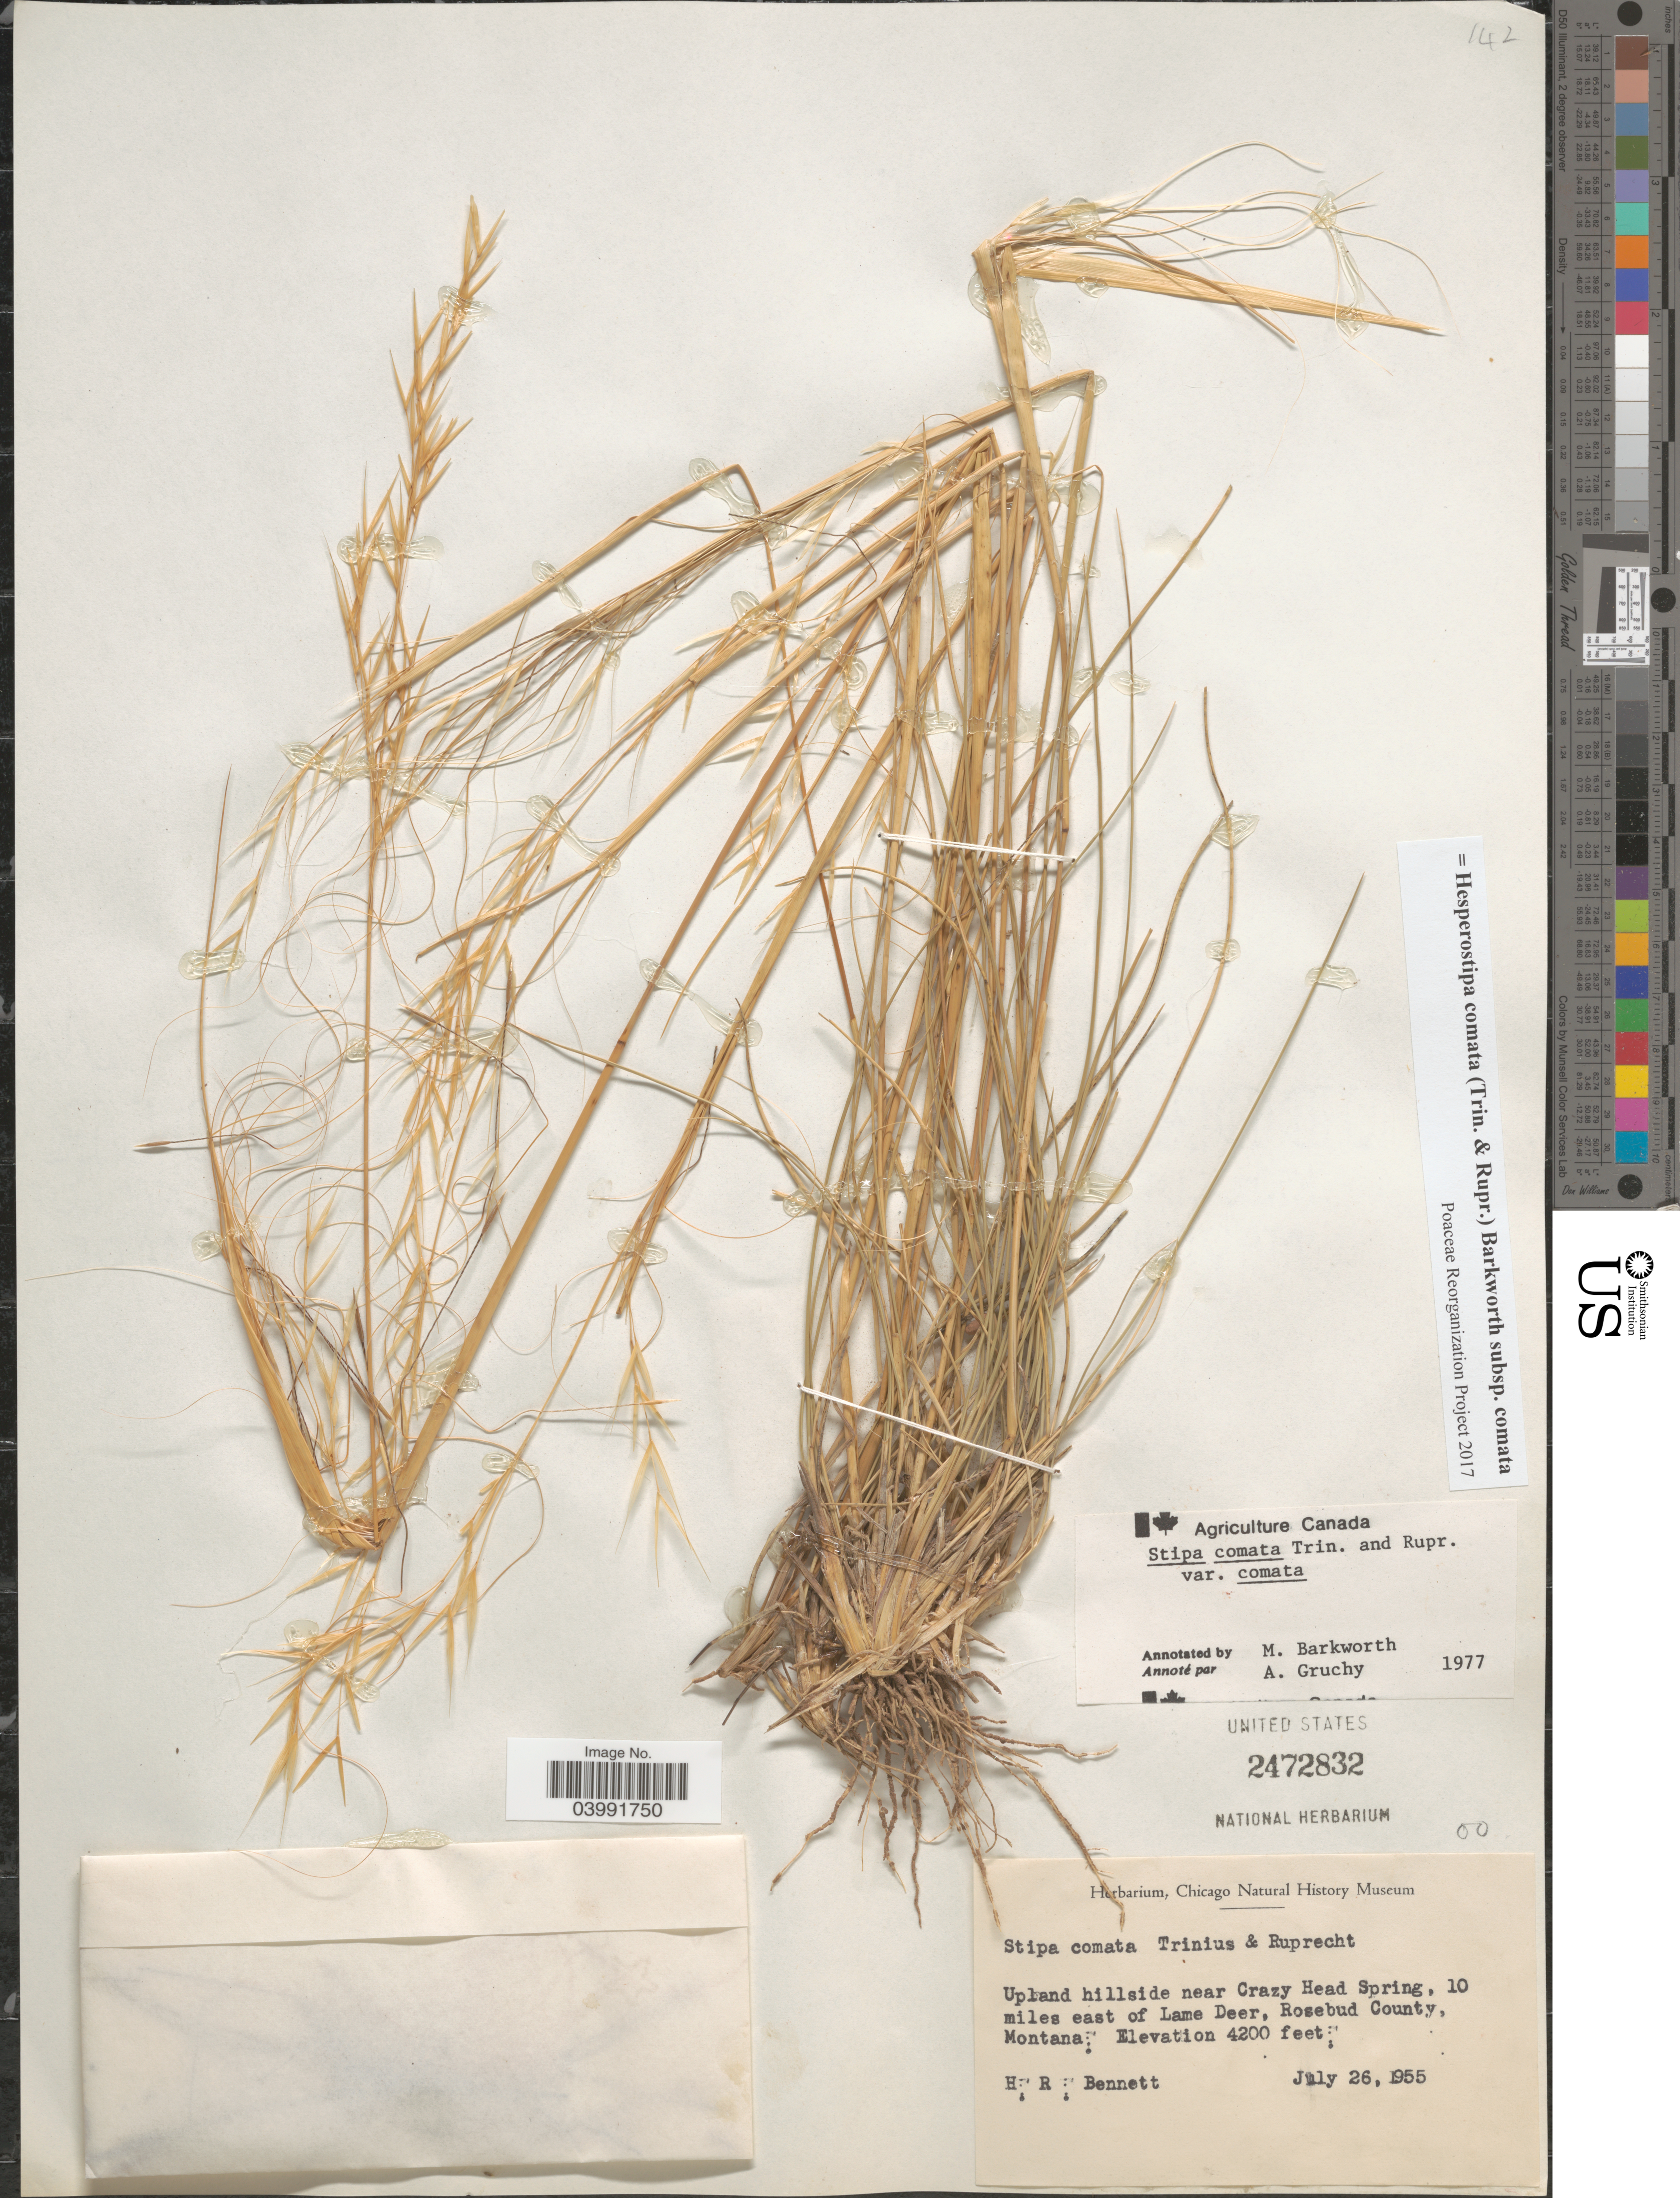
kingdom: Plantae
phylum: Tracheophyta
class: Liliopsida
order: Poales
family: Poaceae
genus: Hesperostipa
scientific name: Hesperostipa comata subsp. comata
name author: (Trin. & Rupr.) Barkworth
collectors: H. R. Bennett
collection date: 1955-07-26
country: United States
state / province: Montana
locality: Upland hillside near Crazy Head Spring, 10 miles east of Lame Deer, Rosebud County.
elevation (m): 1280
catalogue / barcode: US 2472832